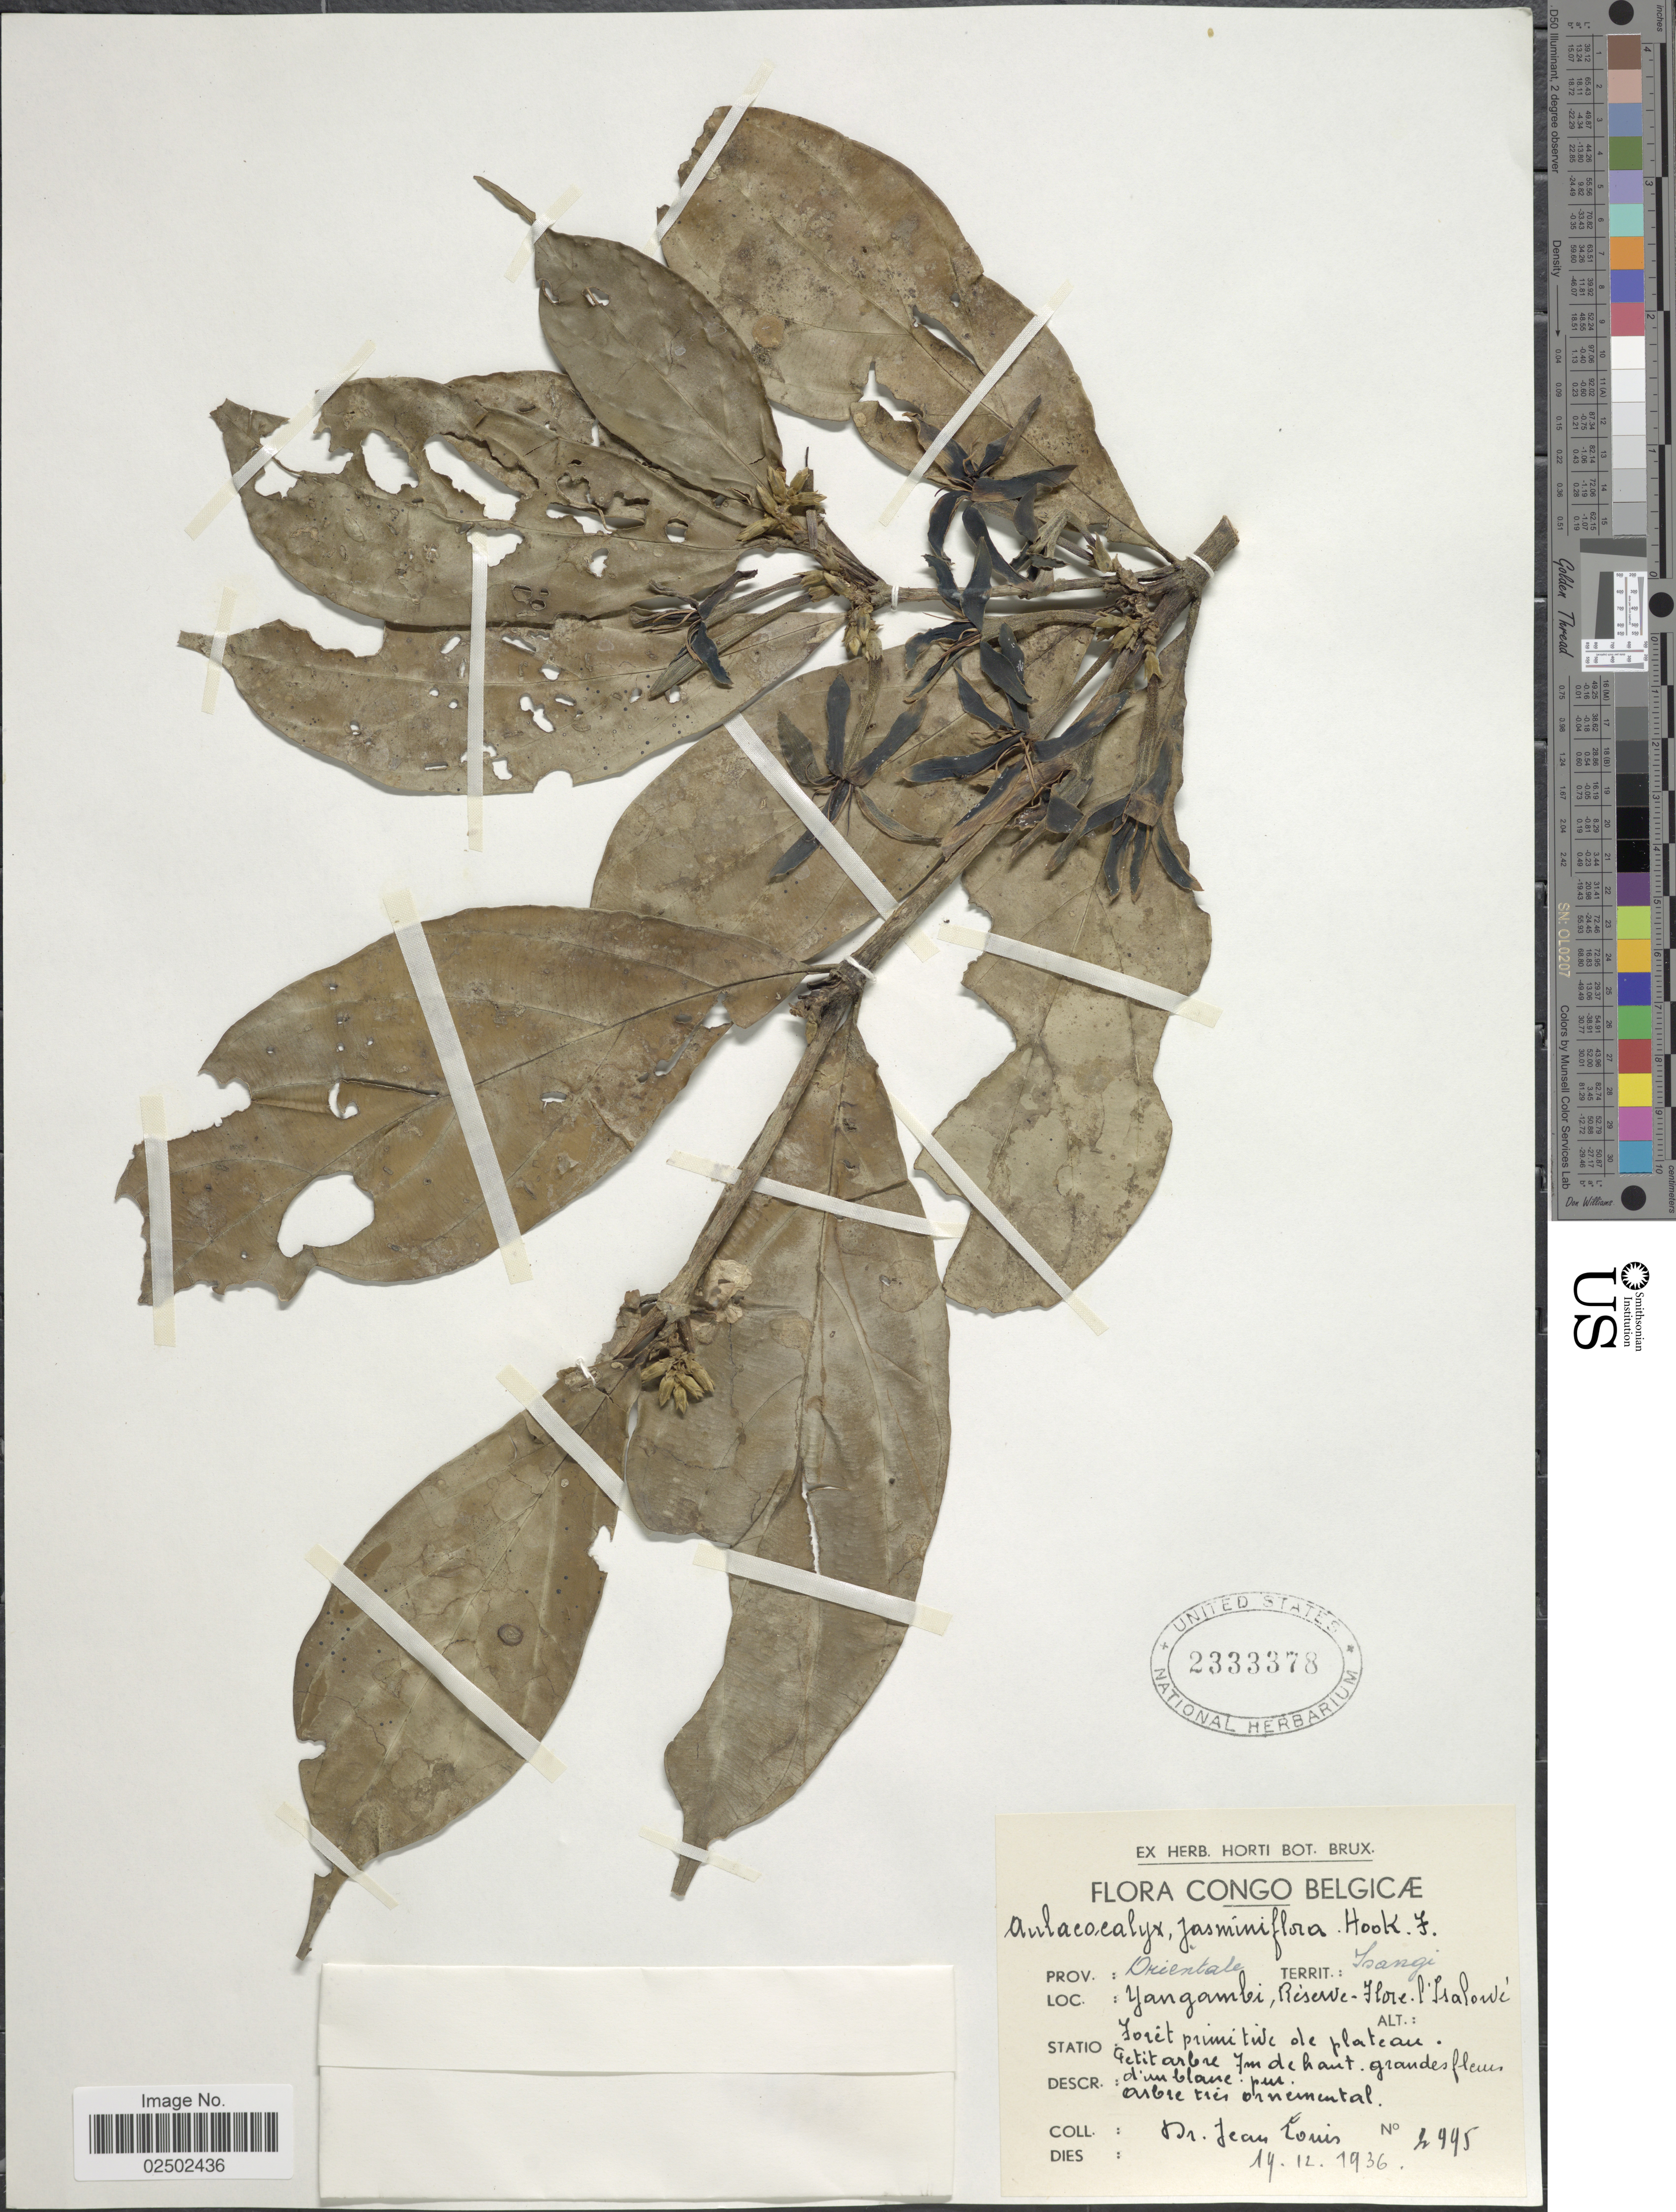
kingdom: Plantae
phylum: Tracheophyta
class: Magnoliopsida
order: Gentianales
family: Rubiaceae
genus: Aulacocalyx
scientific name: Aulacocalyx jasminiflora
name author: Hook. f.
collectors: J. Louis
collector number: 2445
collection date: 1936-12-19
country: Congo, Democratic Republic of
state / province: Tshopo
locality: Congo Belgicae. Territ. Isangi. Yangambi, Reserve - Flore - l'Isalowe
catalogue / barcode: US 2333378